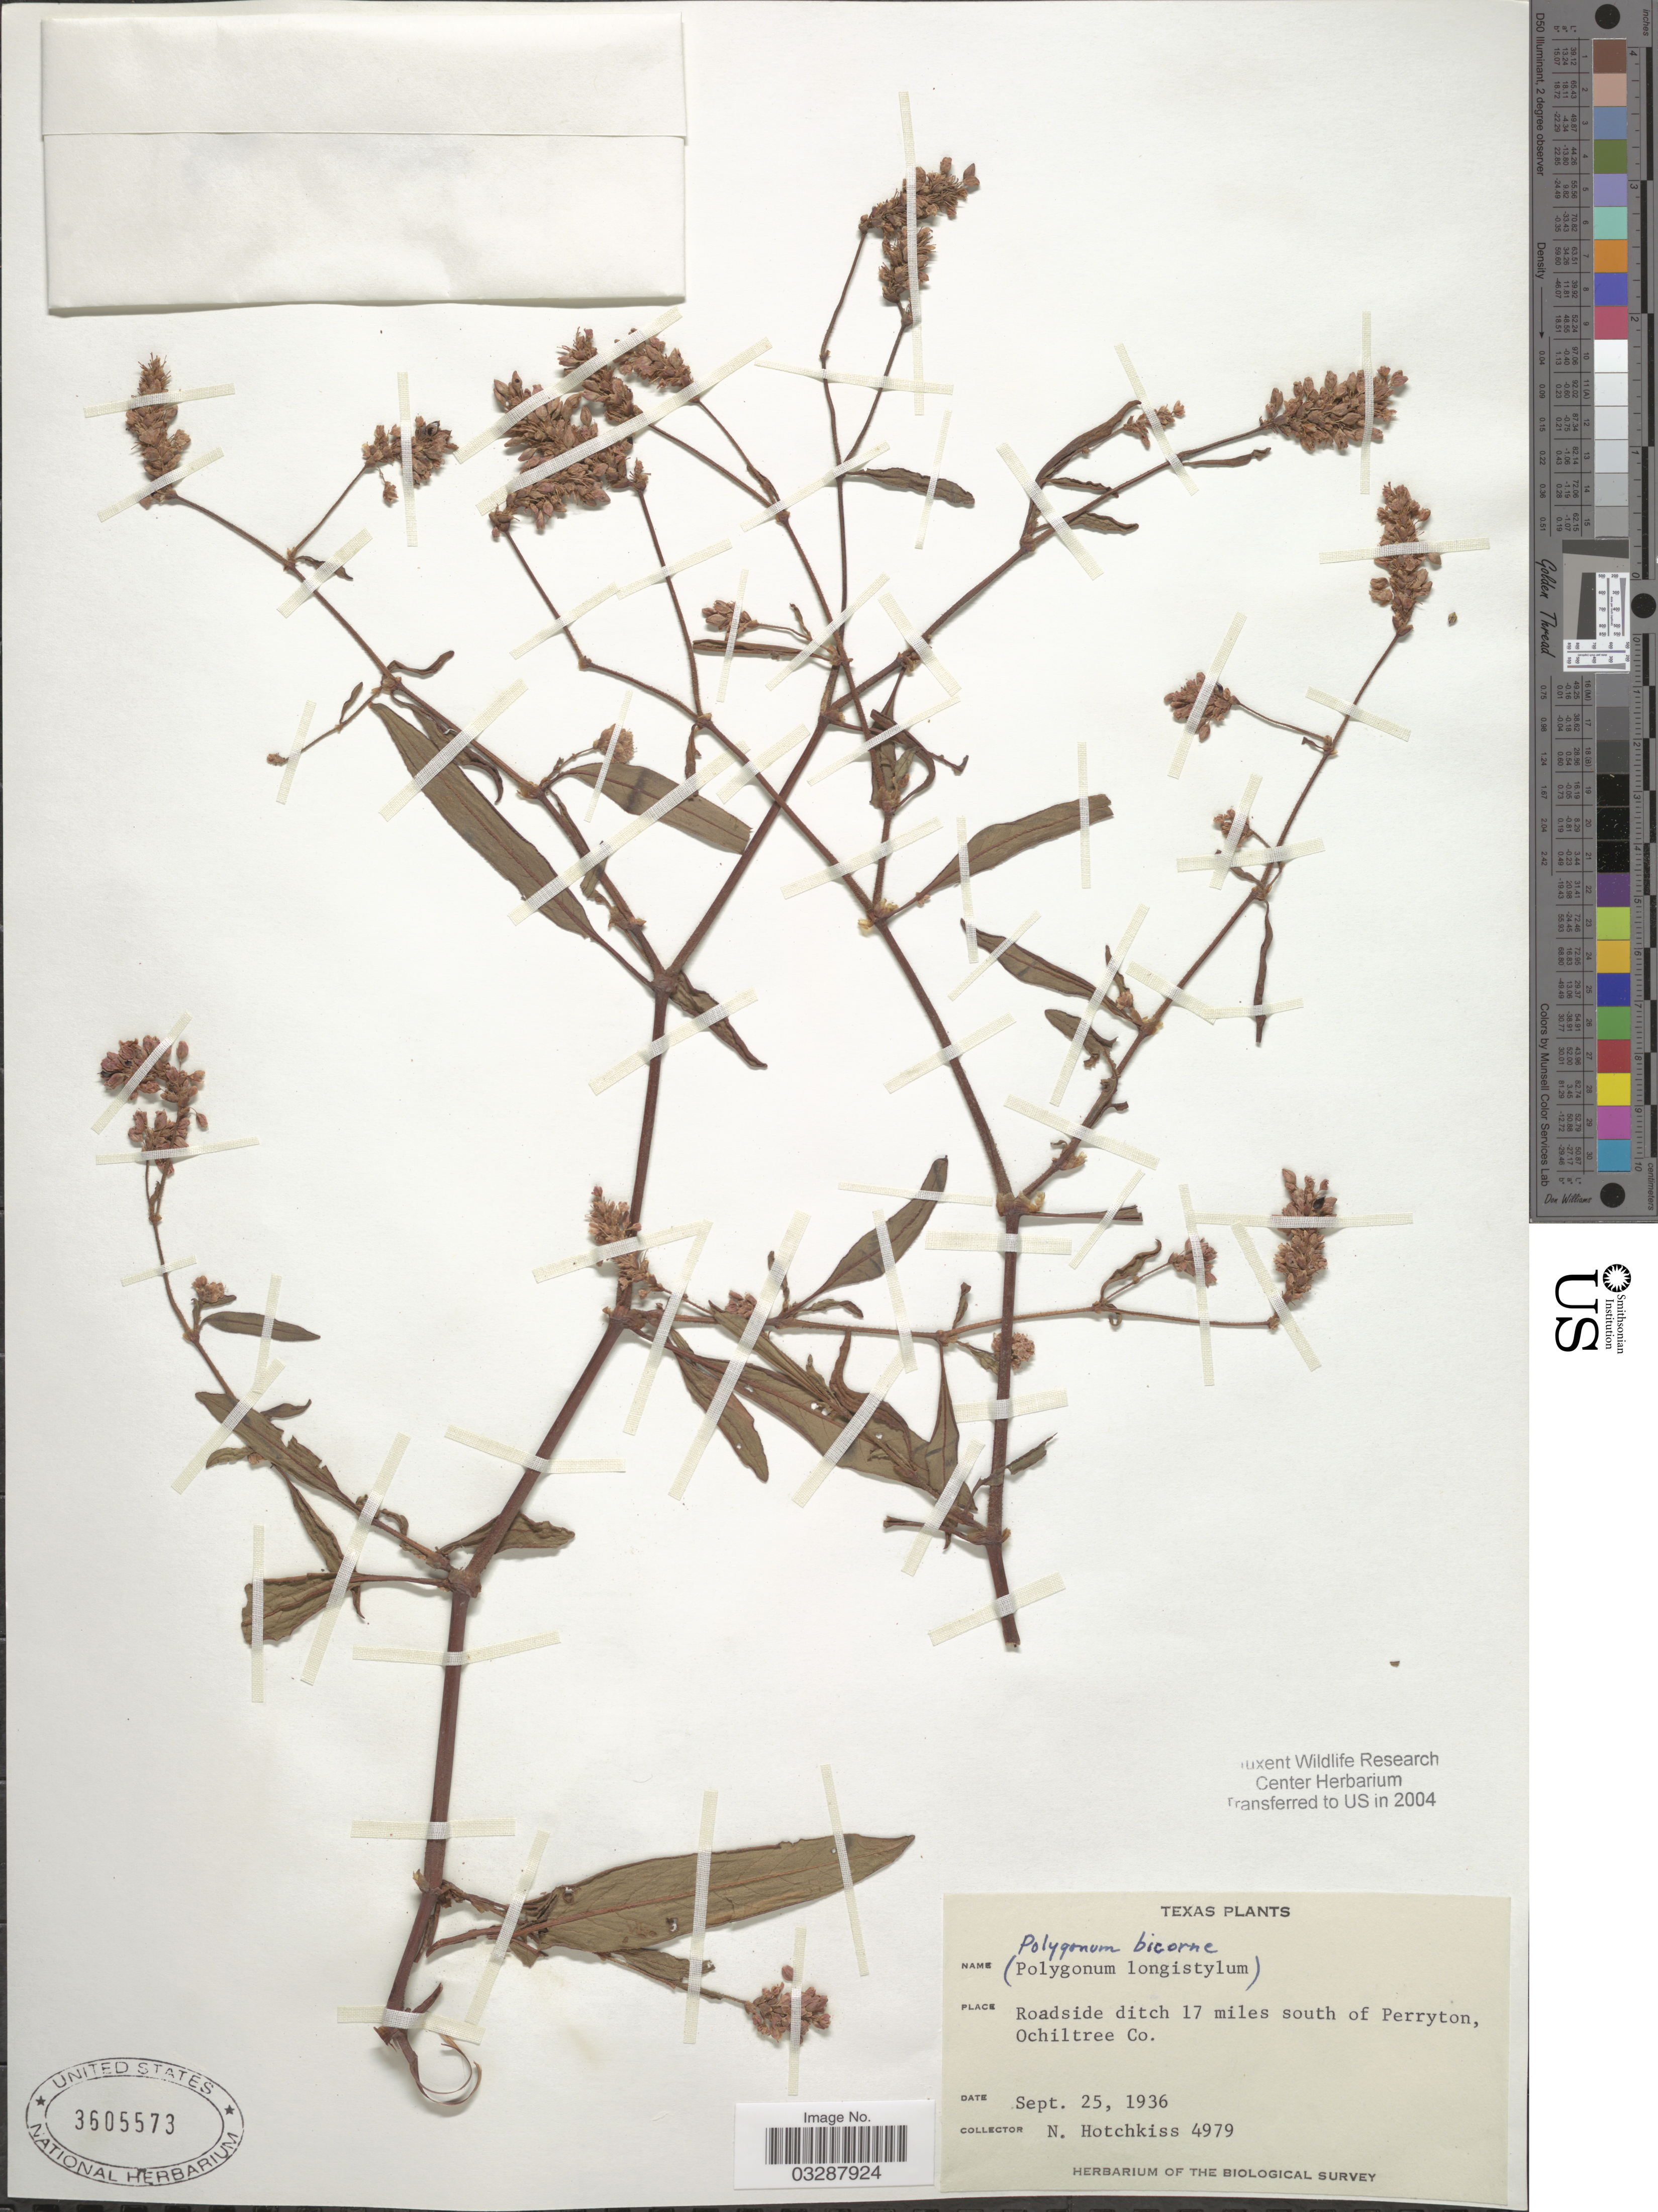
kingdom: Plantae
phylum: Tracheophyta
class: Magnoliopsida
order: Caryophyllales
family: Polygonaceae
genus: Persicaria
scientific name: Persicaria bicornis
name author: (Raf.) Nieuwl.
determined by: Atha, D. E.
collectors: N. Hotchkiss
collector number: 4979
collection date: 1936-09-25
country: United States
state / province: Texas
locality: Roadside ditch 17 miles south of Perryton, Ochiltree Co.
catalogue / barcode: US 3605573